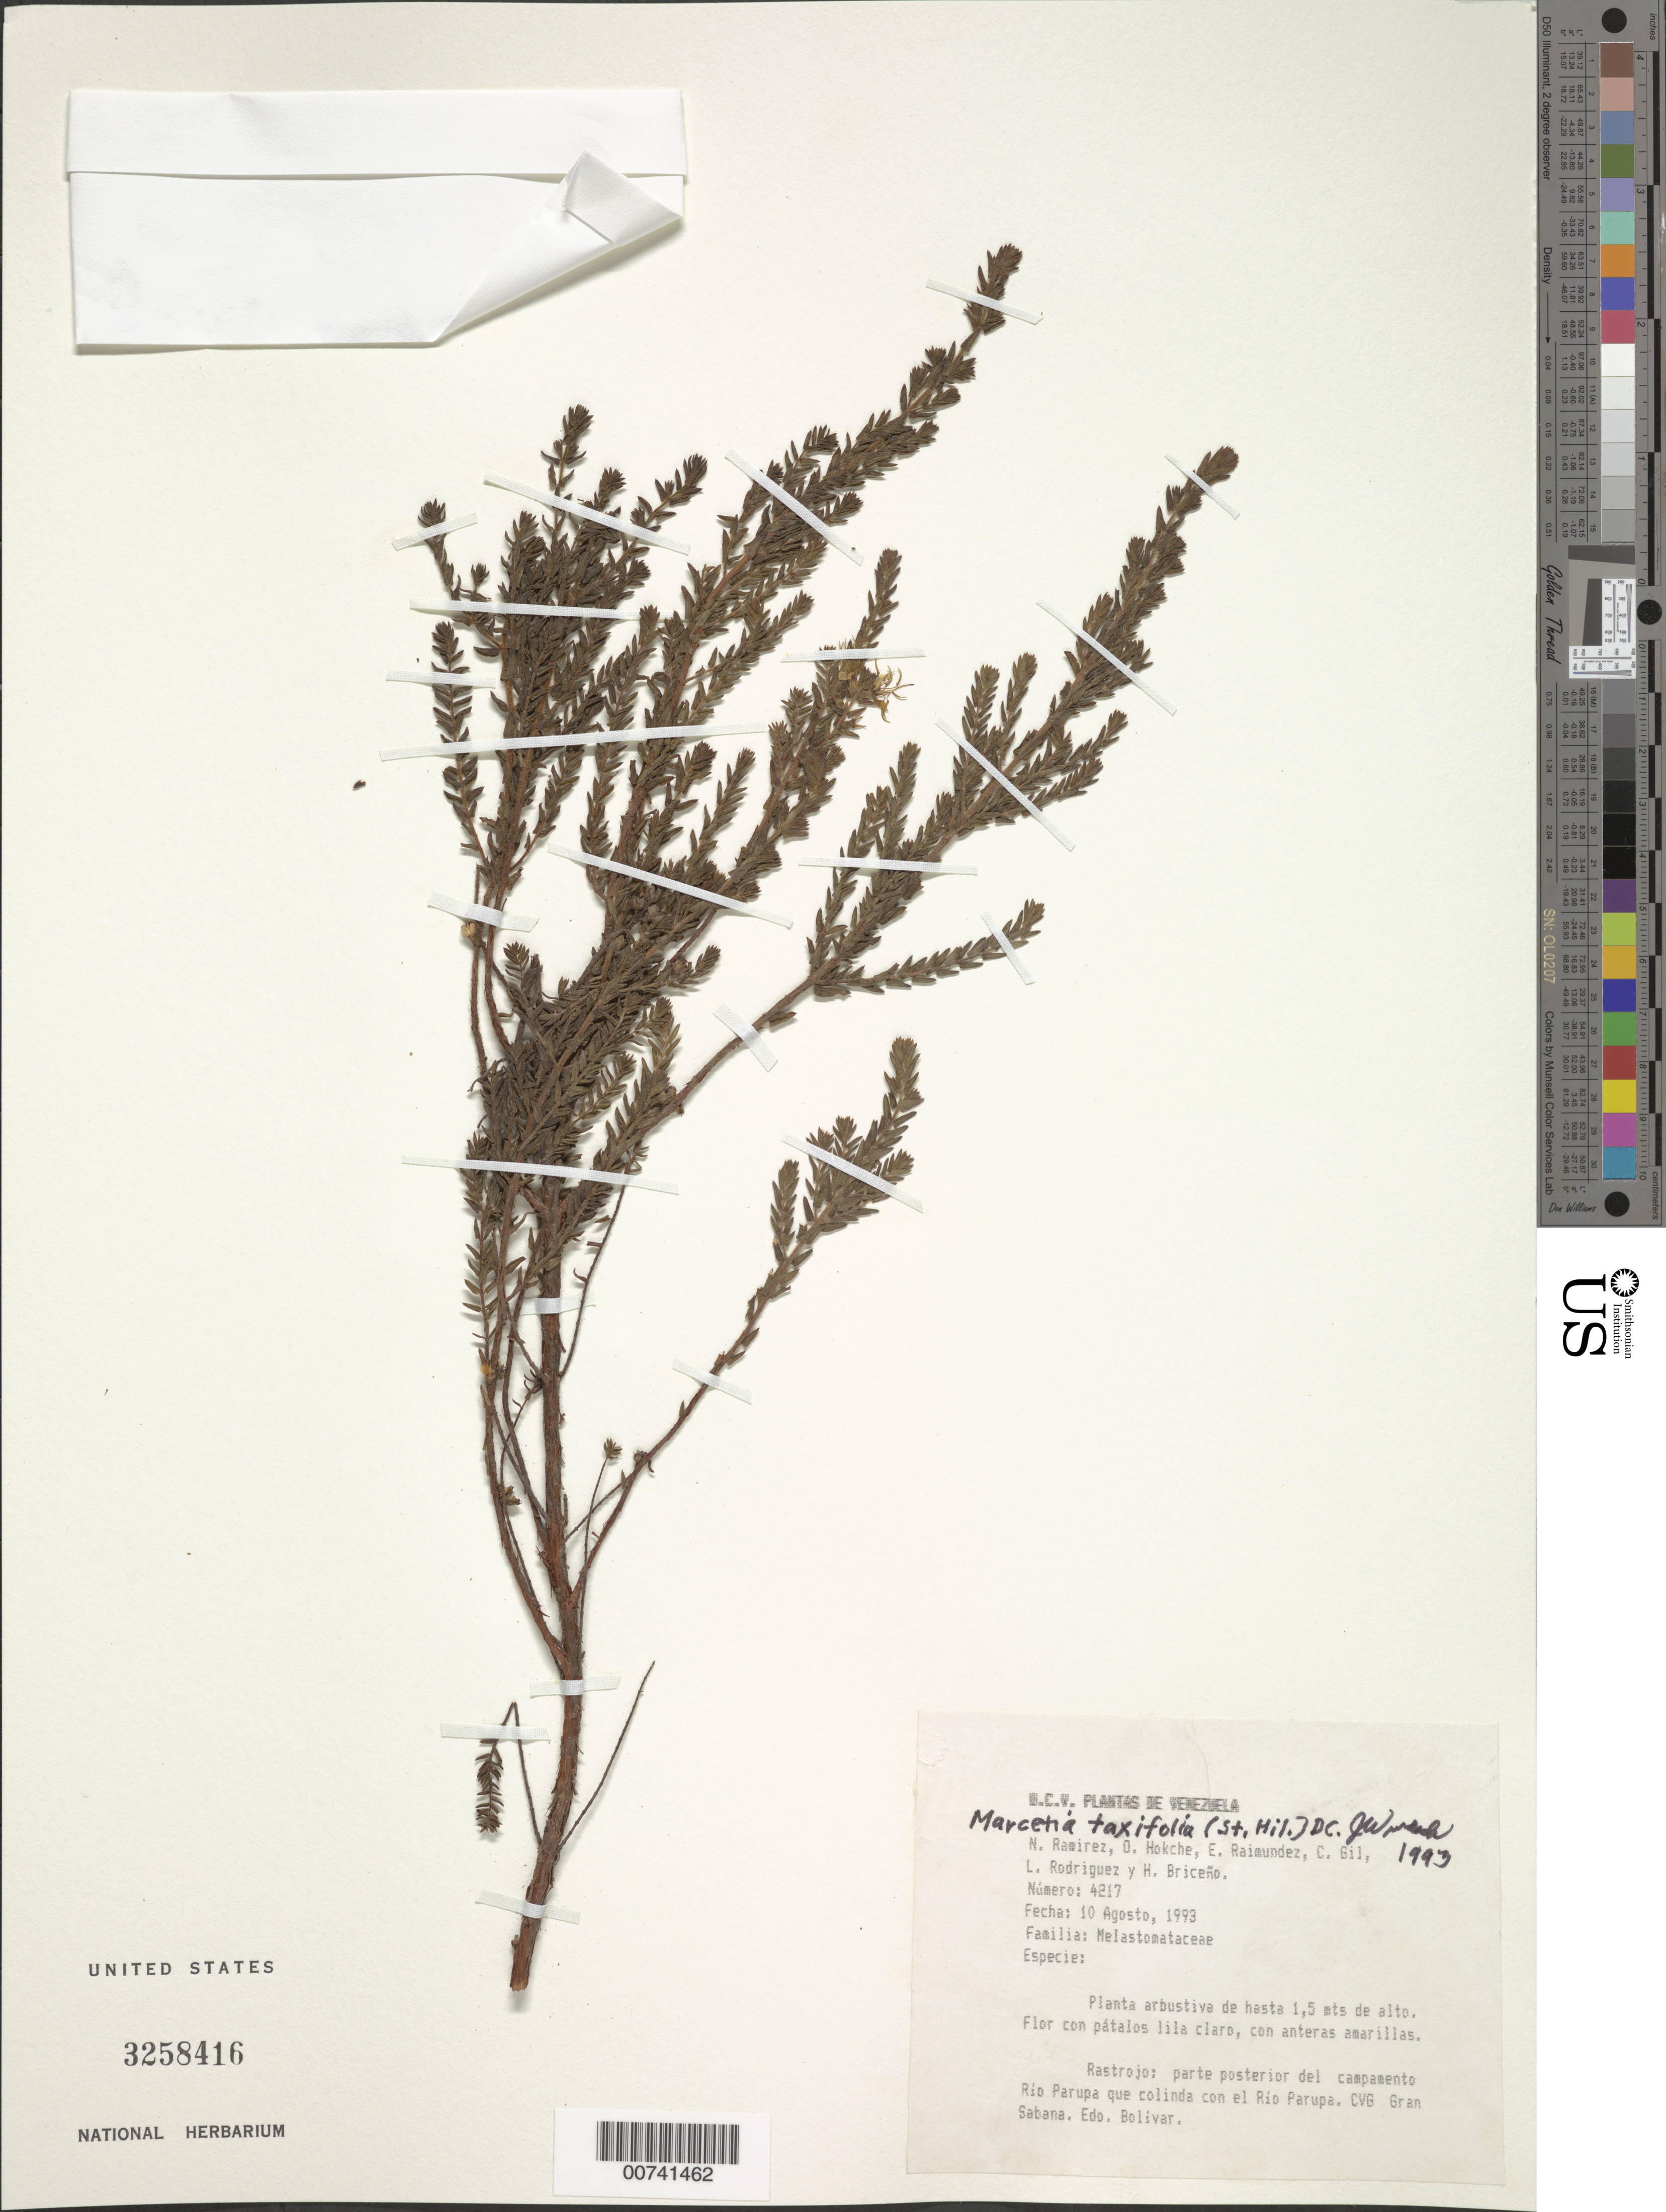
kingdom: Plantae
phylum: Tracheophyta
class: Magnoliopsida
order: Myrtales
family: Melastomataceae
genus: Marcetia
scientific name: Marcetia taxifolia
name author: (A. St.-Hil.) DC.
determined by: Wurdack, John J., (US), US (UNITED STATES)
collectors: N. Ramírez, O. Hokche, E. Raimundez, C. Gil, L. Rodriguez & H. Briceno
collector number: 4217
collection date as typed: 10-Aug-93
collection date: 1993-08-10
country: Venezuela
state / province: Bolívar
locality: Campamento Río Parupa que colinda con el Río Parupa; CVG Gran Sabana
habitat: Field stubble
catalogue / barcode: US 3258416